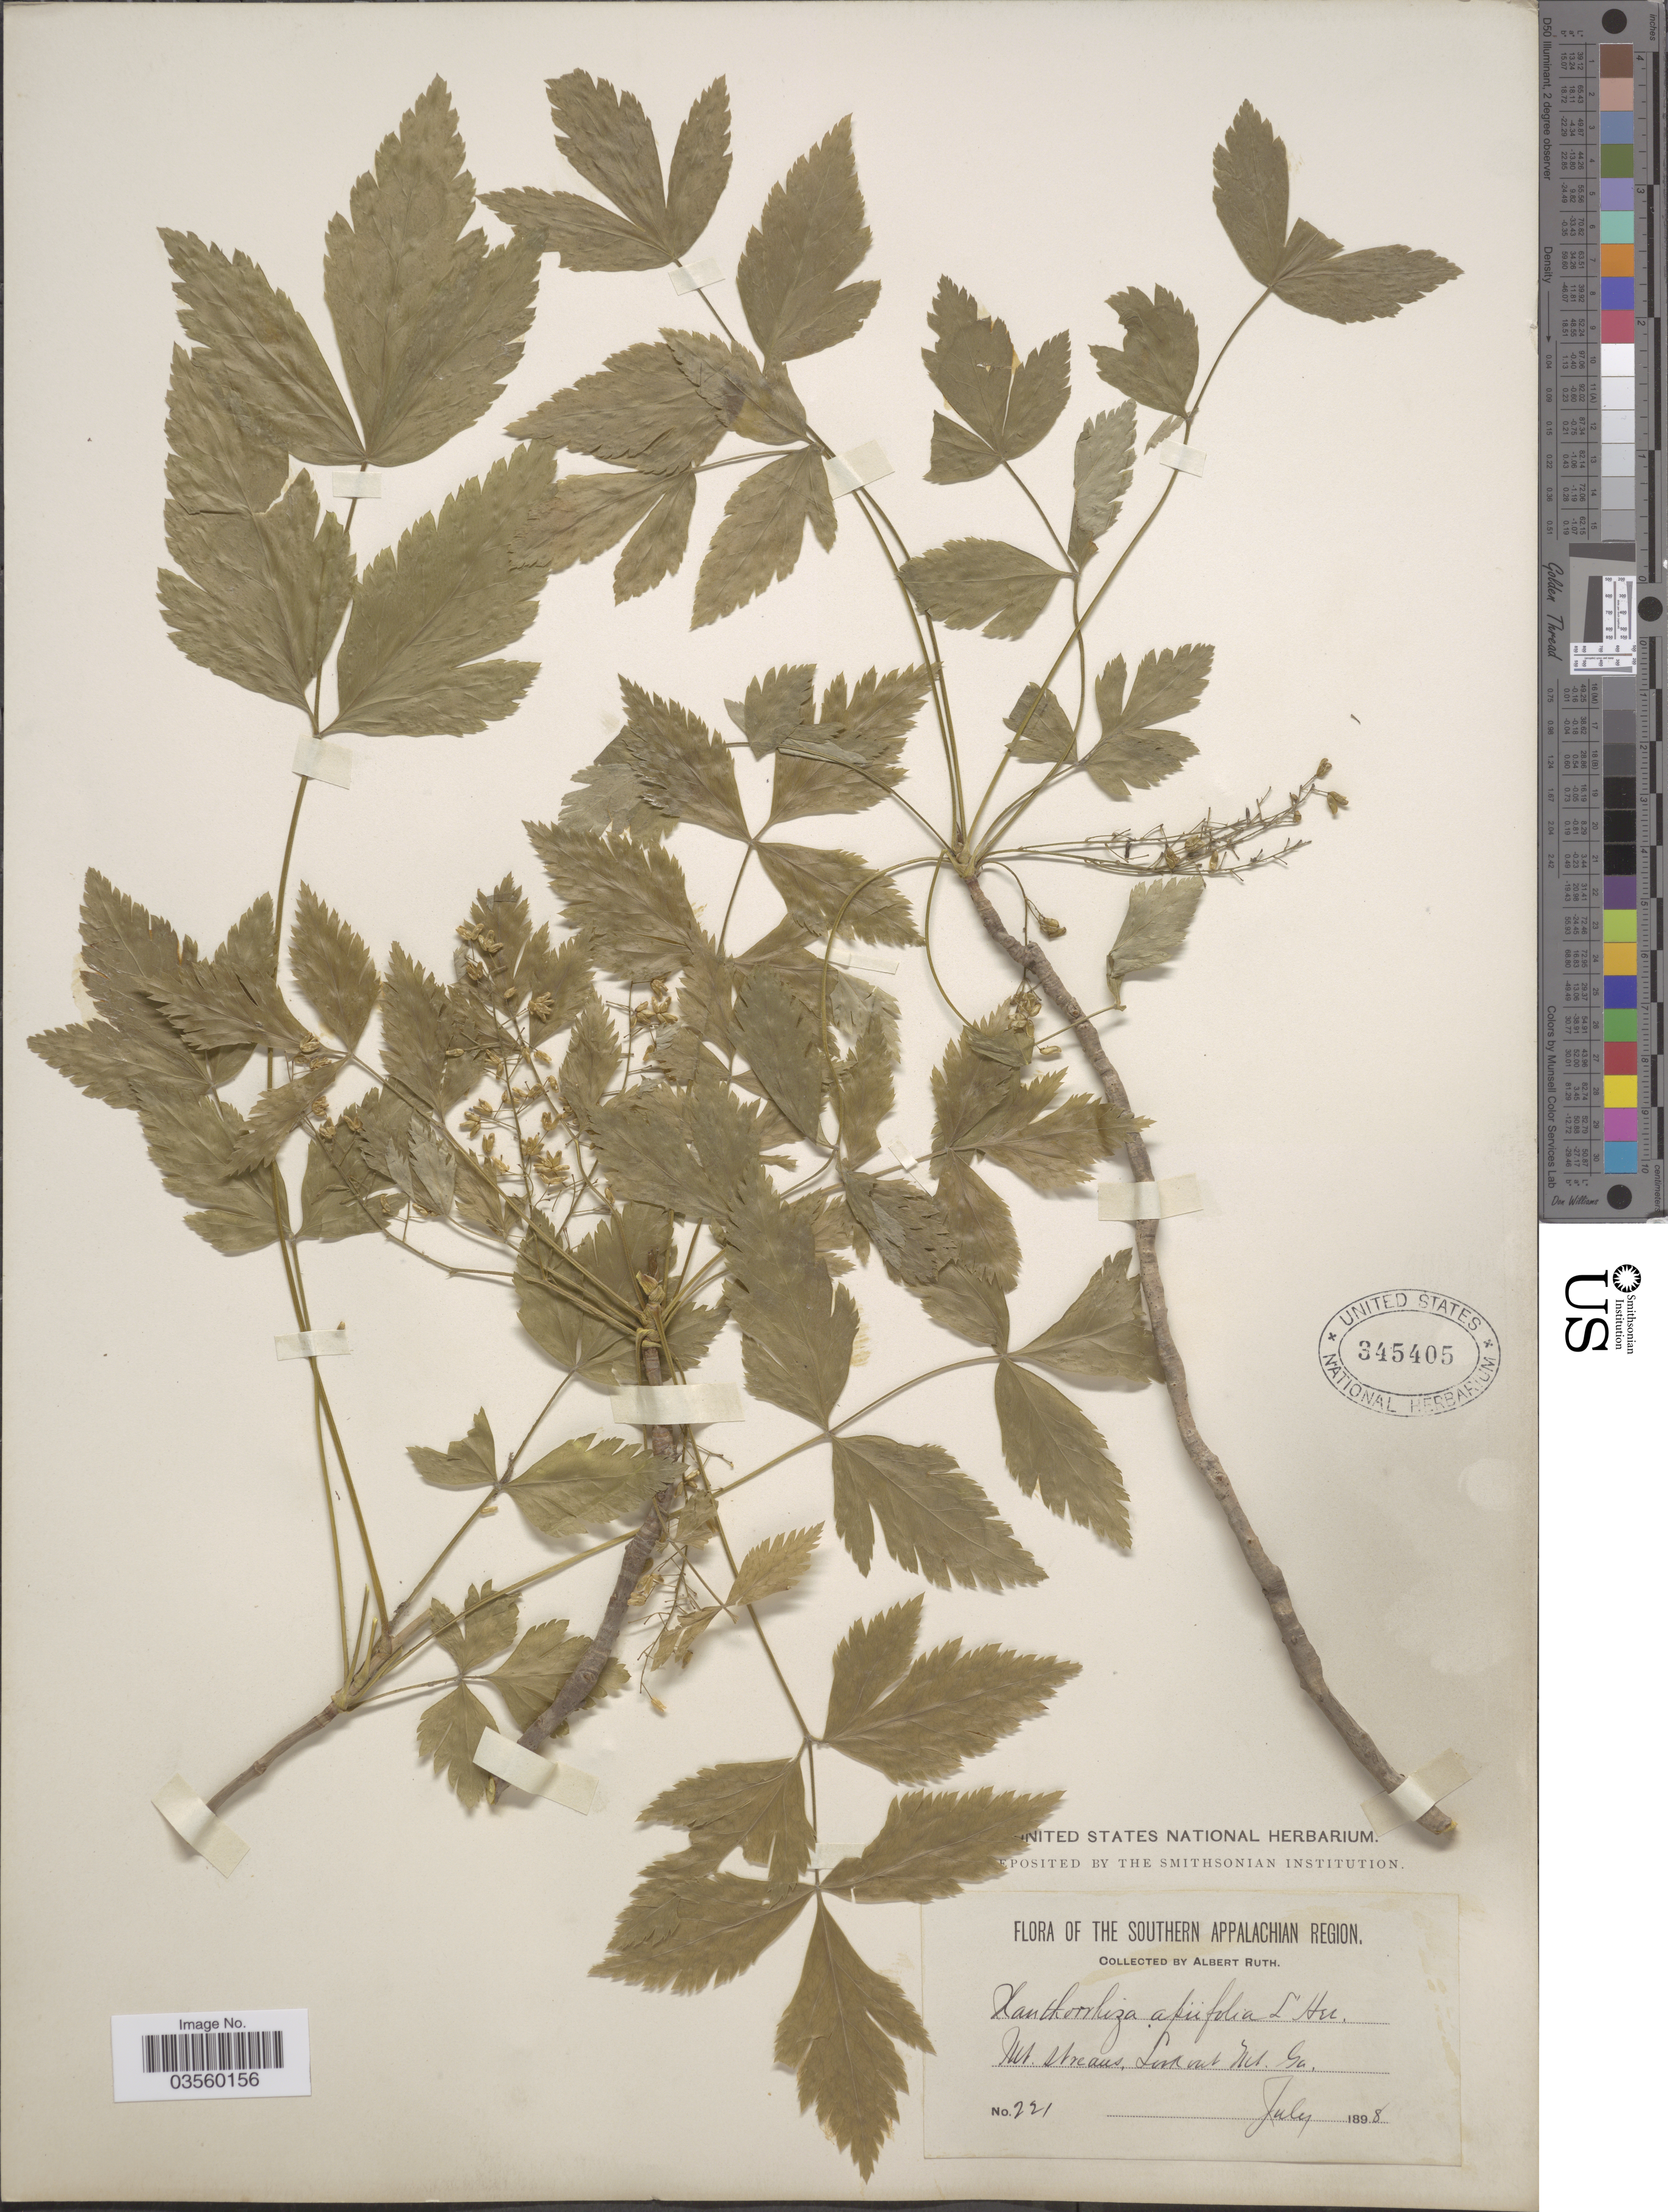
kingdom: Plantae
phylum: Tracheophyta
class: Magnoliopsida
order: Ranunculales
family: Ranunculaceae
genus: Xanthorhiza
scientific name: Xanthorhiza apiifolia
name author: L'Hér.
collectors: A. Ruth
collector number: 221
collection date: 1898-07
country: United States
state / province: Georgia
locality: The Southern Appalachian Region. Mt. streams, Lookout Mt.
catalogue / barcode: US 345405